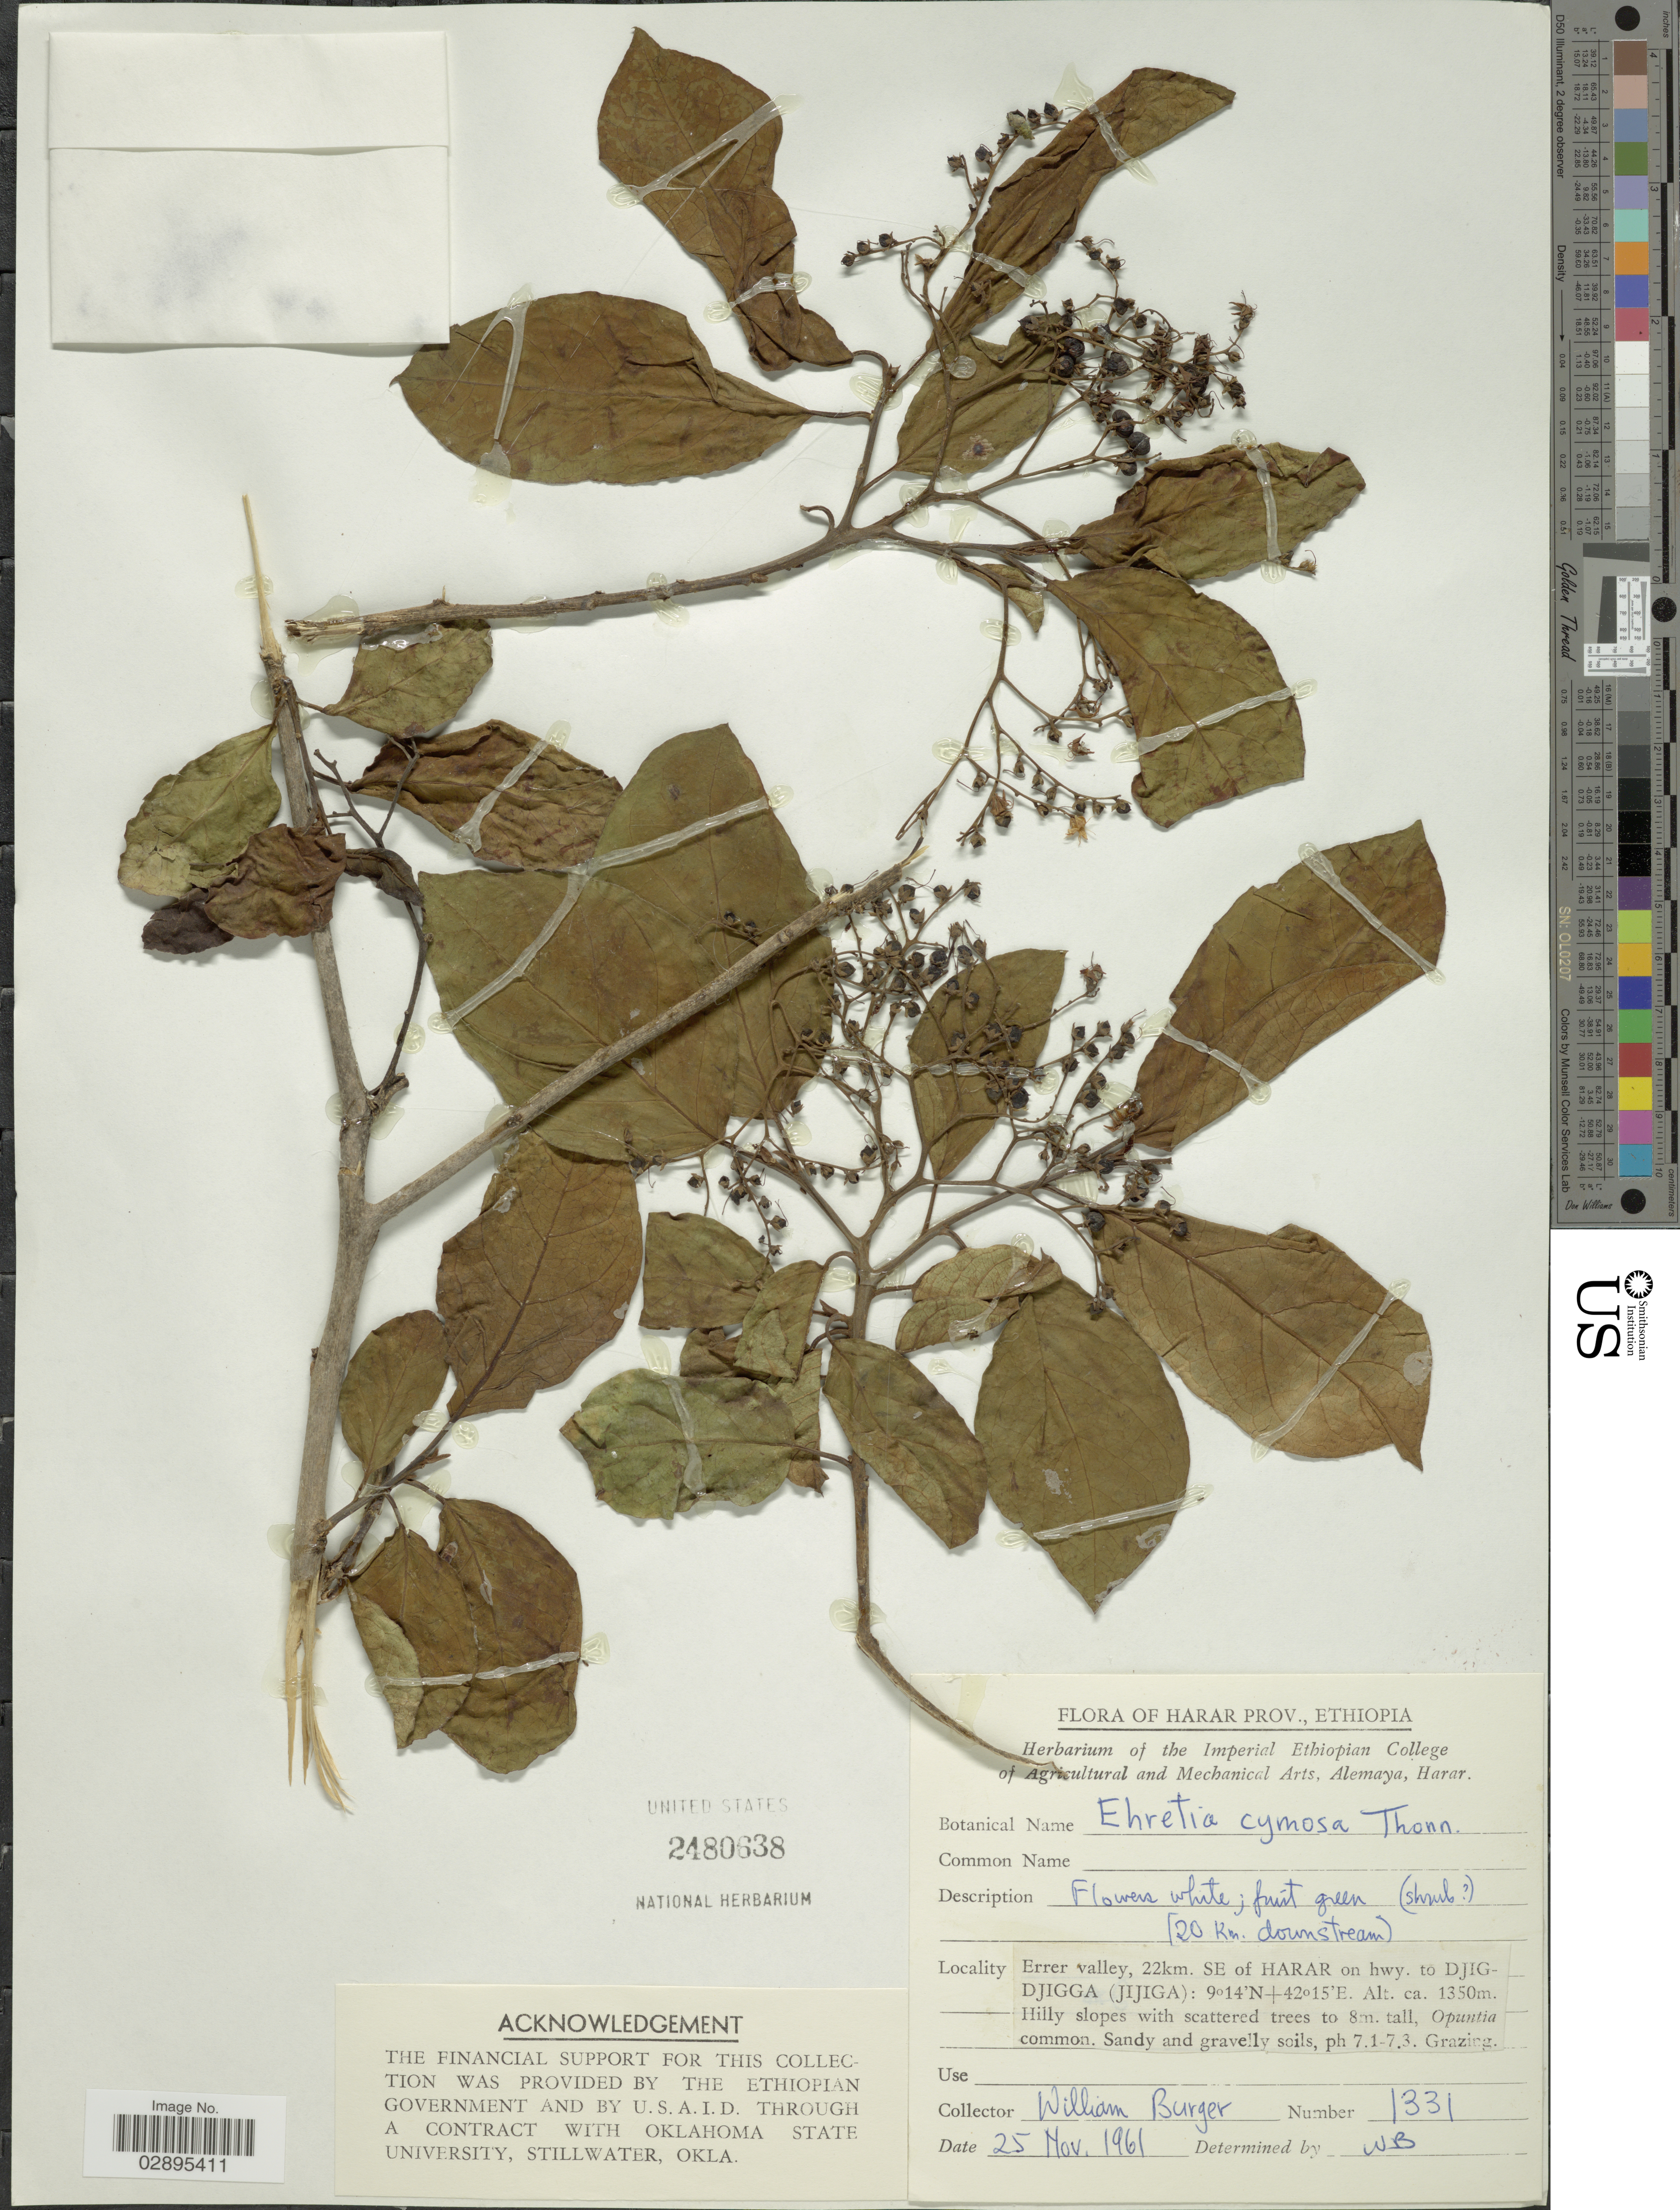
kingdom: Plantae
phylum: Tracheophyta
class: Magnoliopsida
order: Boraginales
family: Ehretiaceae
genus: Ehretia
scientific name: Ehretia cymosa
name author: Thonn.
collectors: W. Burger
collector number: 1331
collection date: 1961-11-25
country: Ethiopia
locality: Harar Prov. Errer valley, 22km. SE of Harar on hwy. to Djigdjigga (Jijiga).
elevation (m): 1350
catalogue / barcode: US 2480638